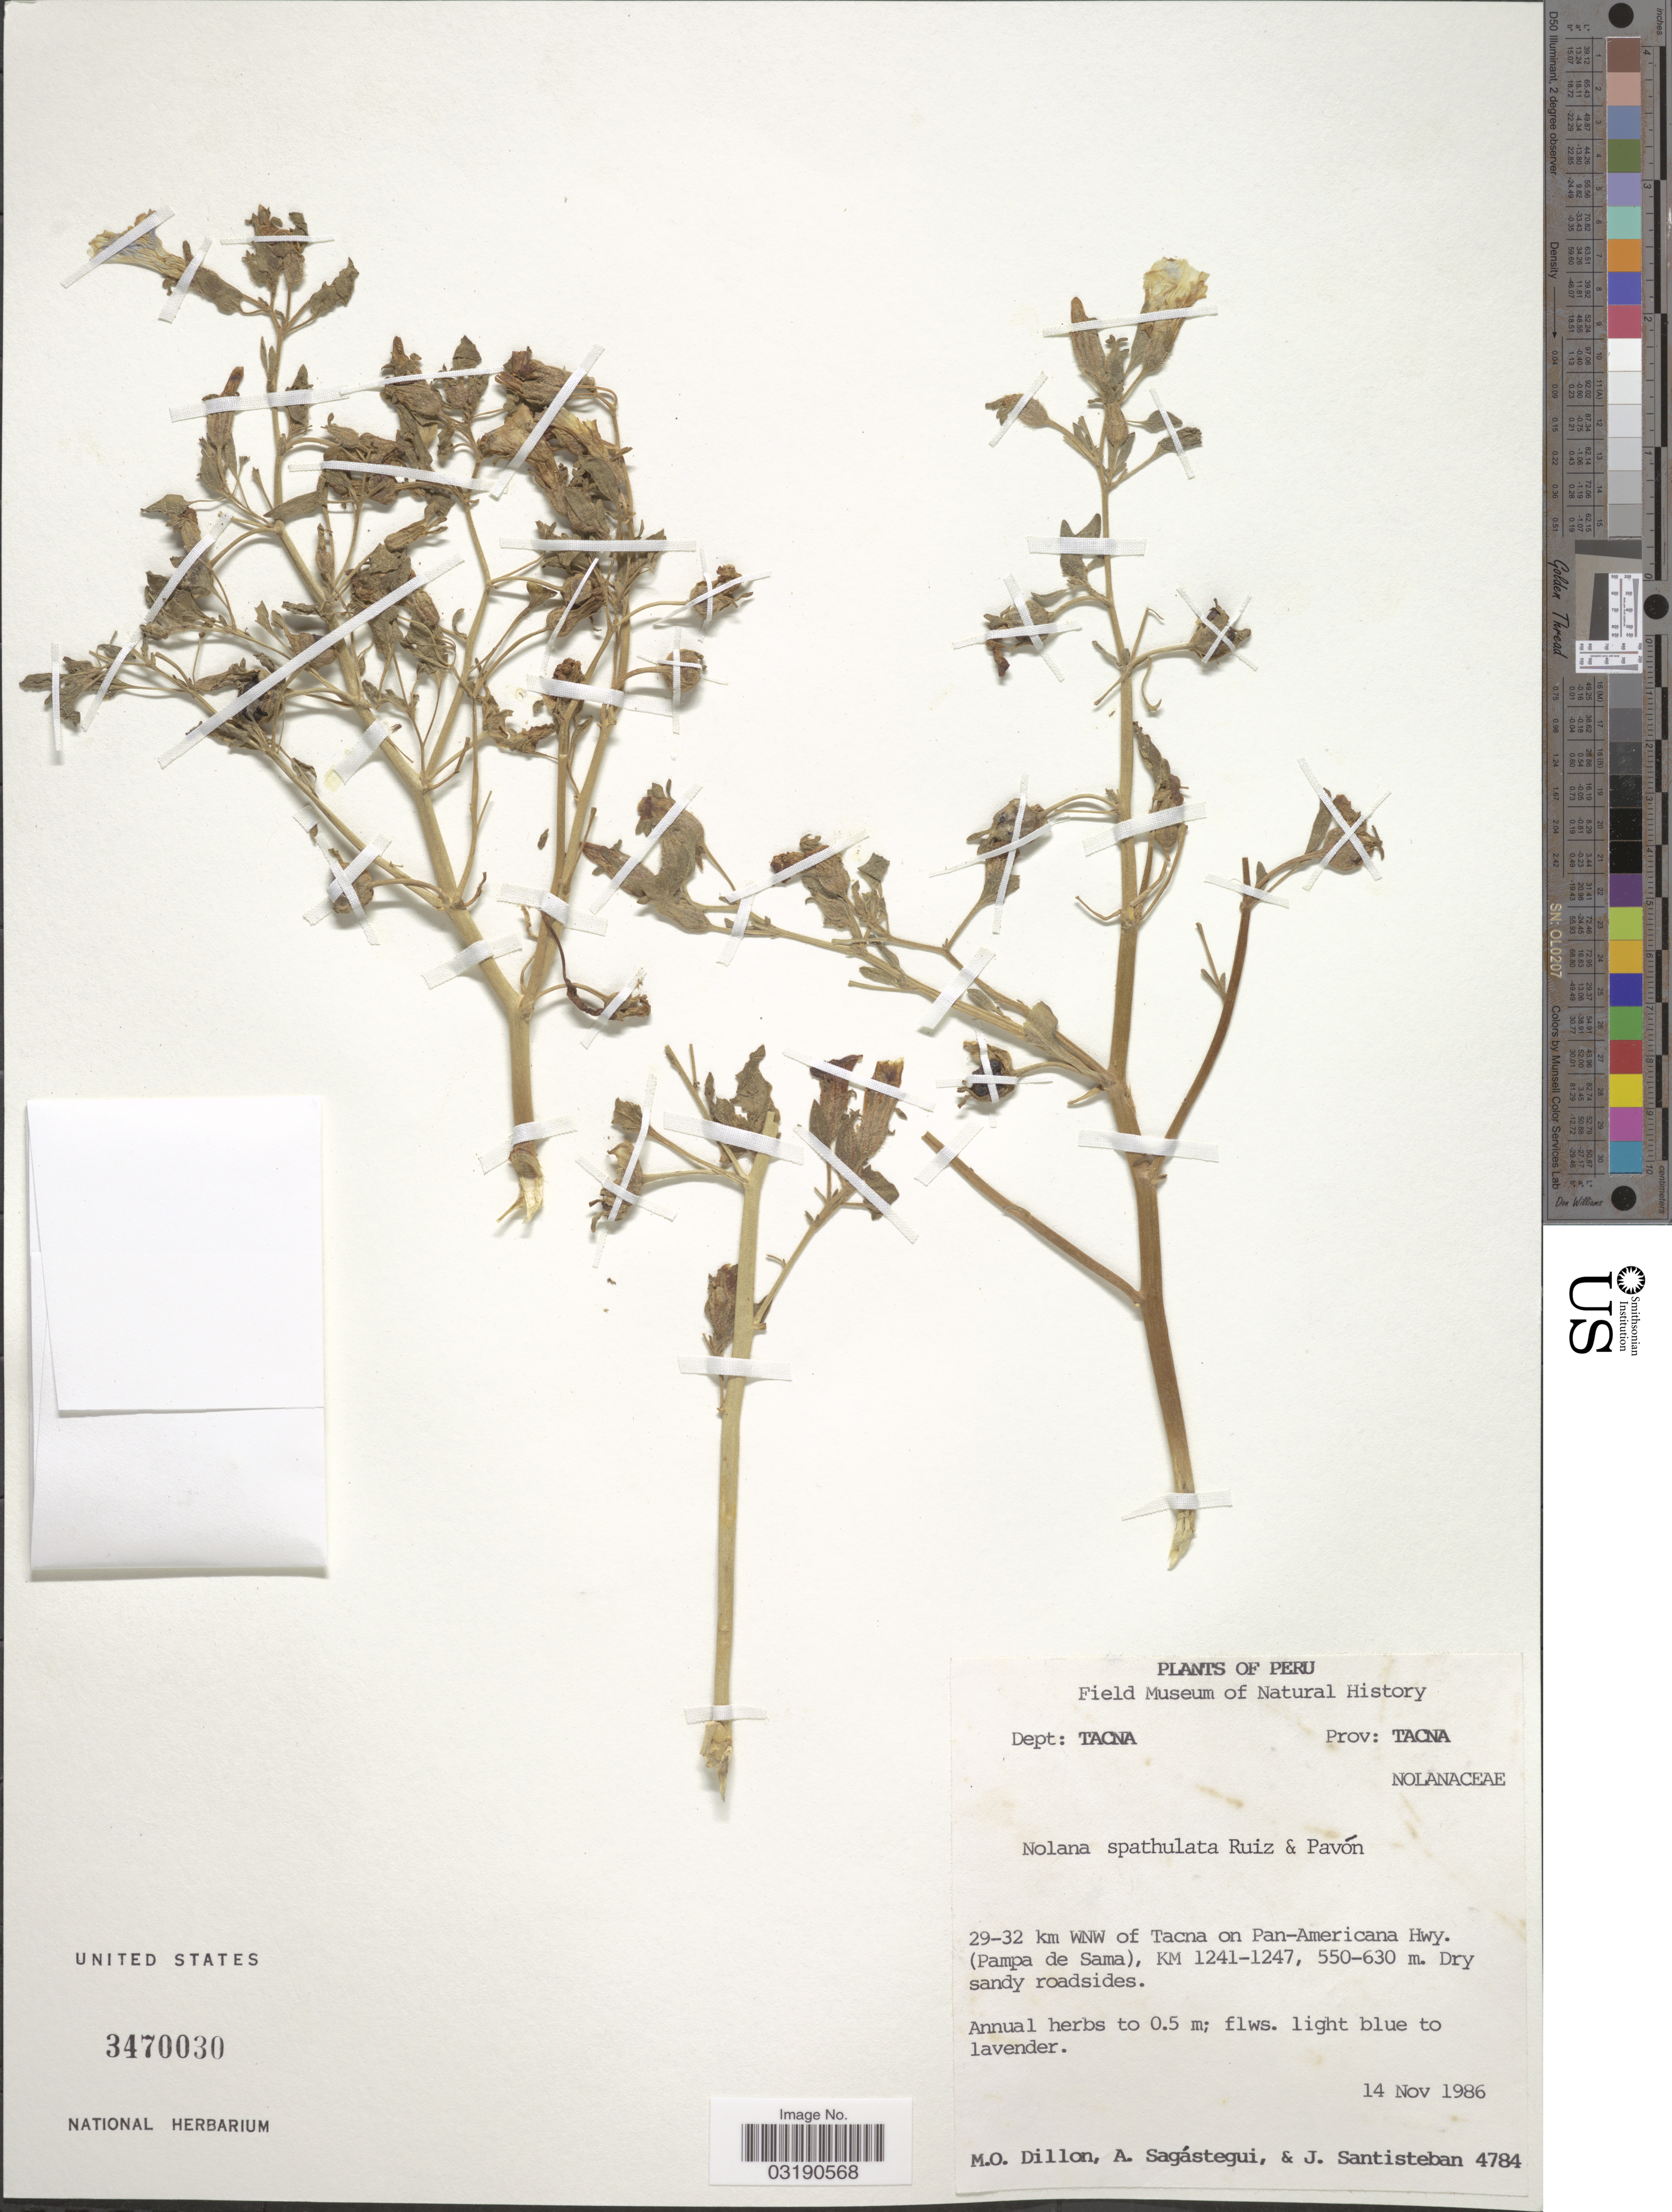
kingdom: Plantae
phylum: Tracheophyta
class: Magnoliopsida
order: Solanales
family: Solanaceae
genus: Nolana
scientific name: Nolana spathulata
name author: Ruiz & Pav.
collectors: M. O. Dillon, A. Sagastegui & J. Santisteban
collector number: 4784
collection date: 1986-11-14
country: Peru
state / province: Tacna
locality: Dept: Tacna, Prov: Tacna. 29-32 km WNW of Tacna on Pan-American Hwy. (Pampa de Sama), KM 1241-1247.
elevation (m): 550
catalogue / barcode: US 3470030